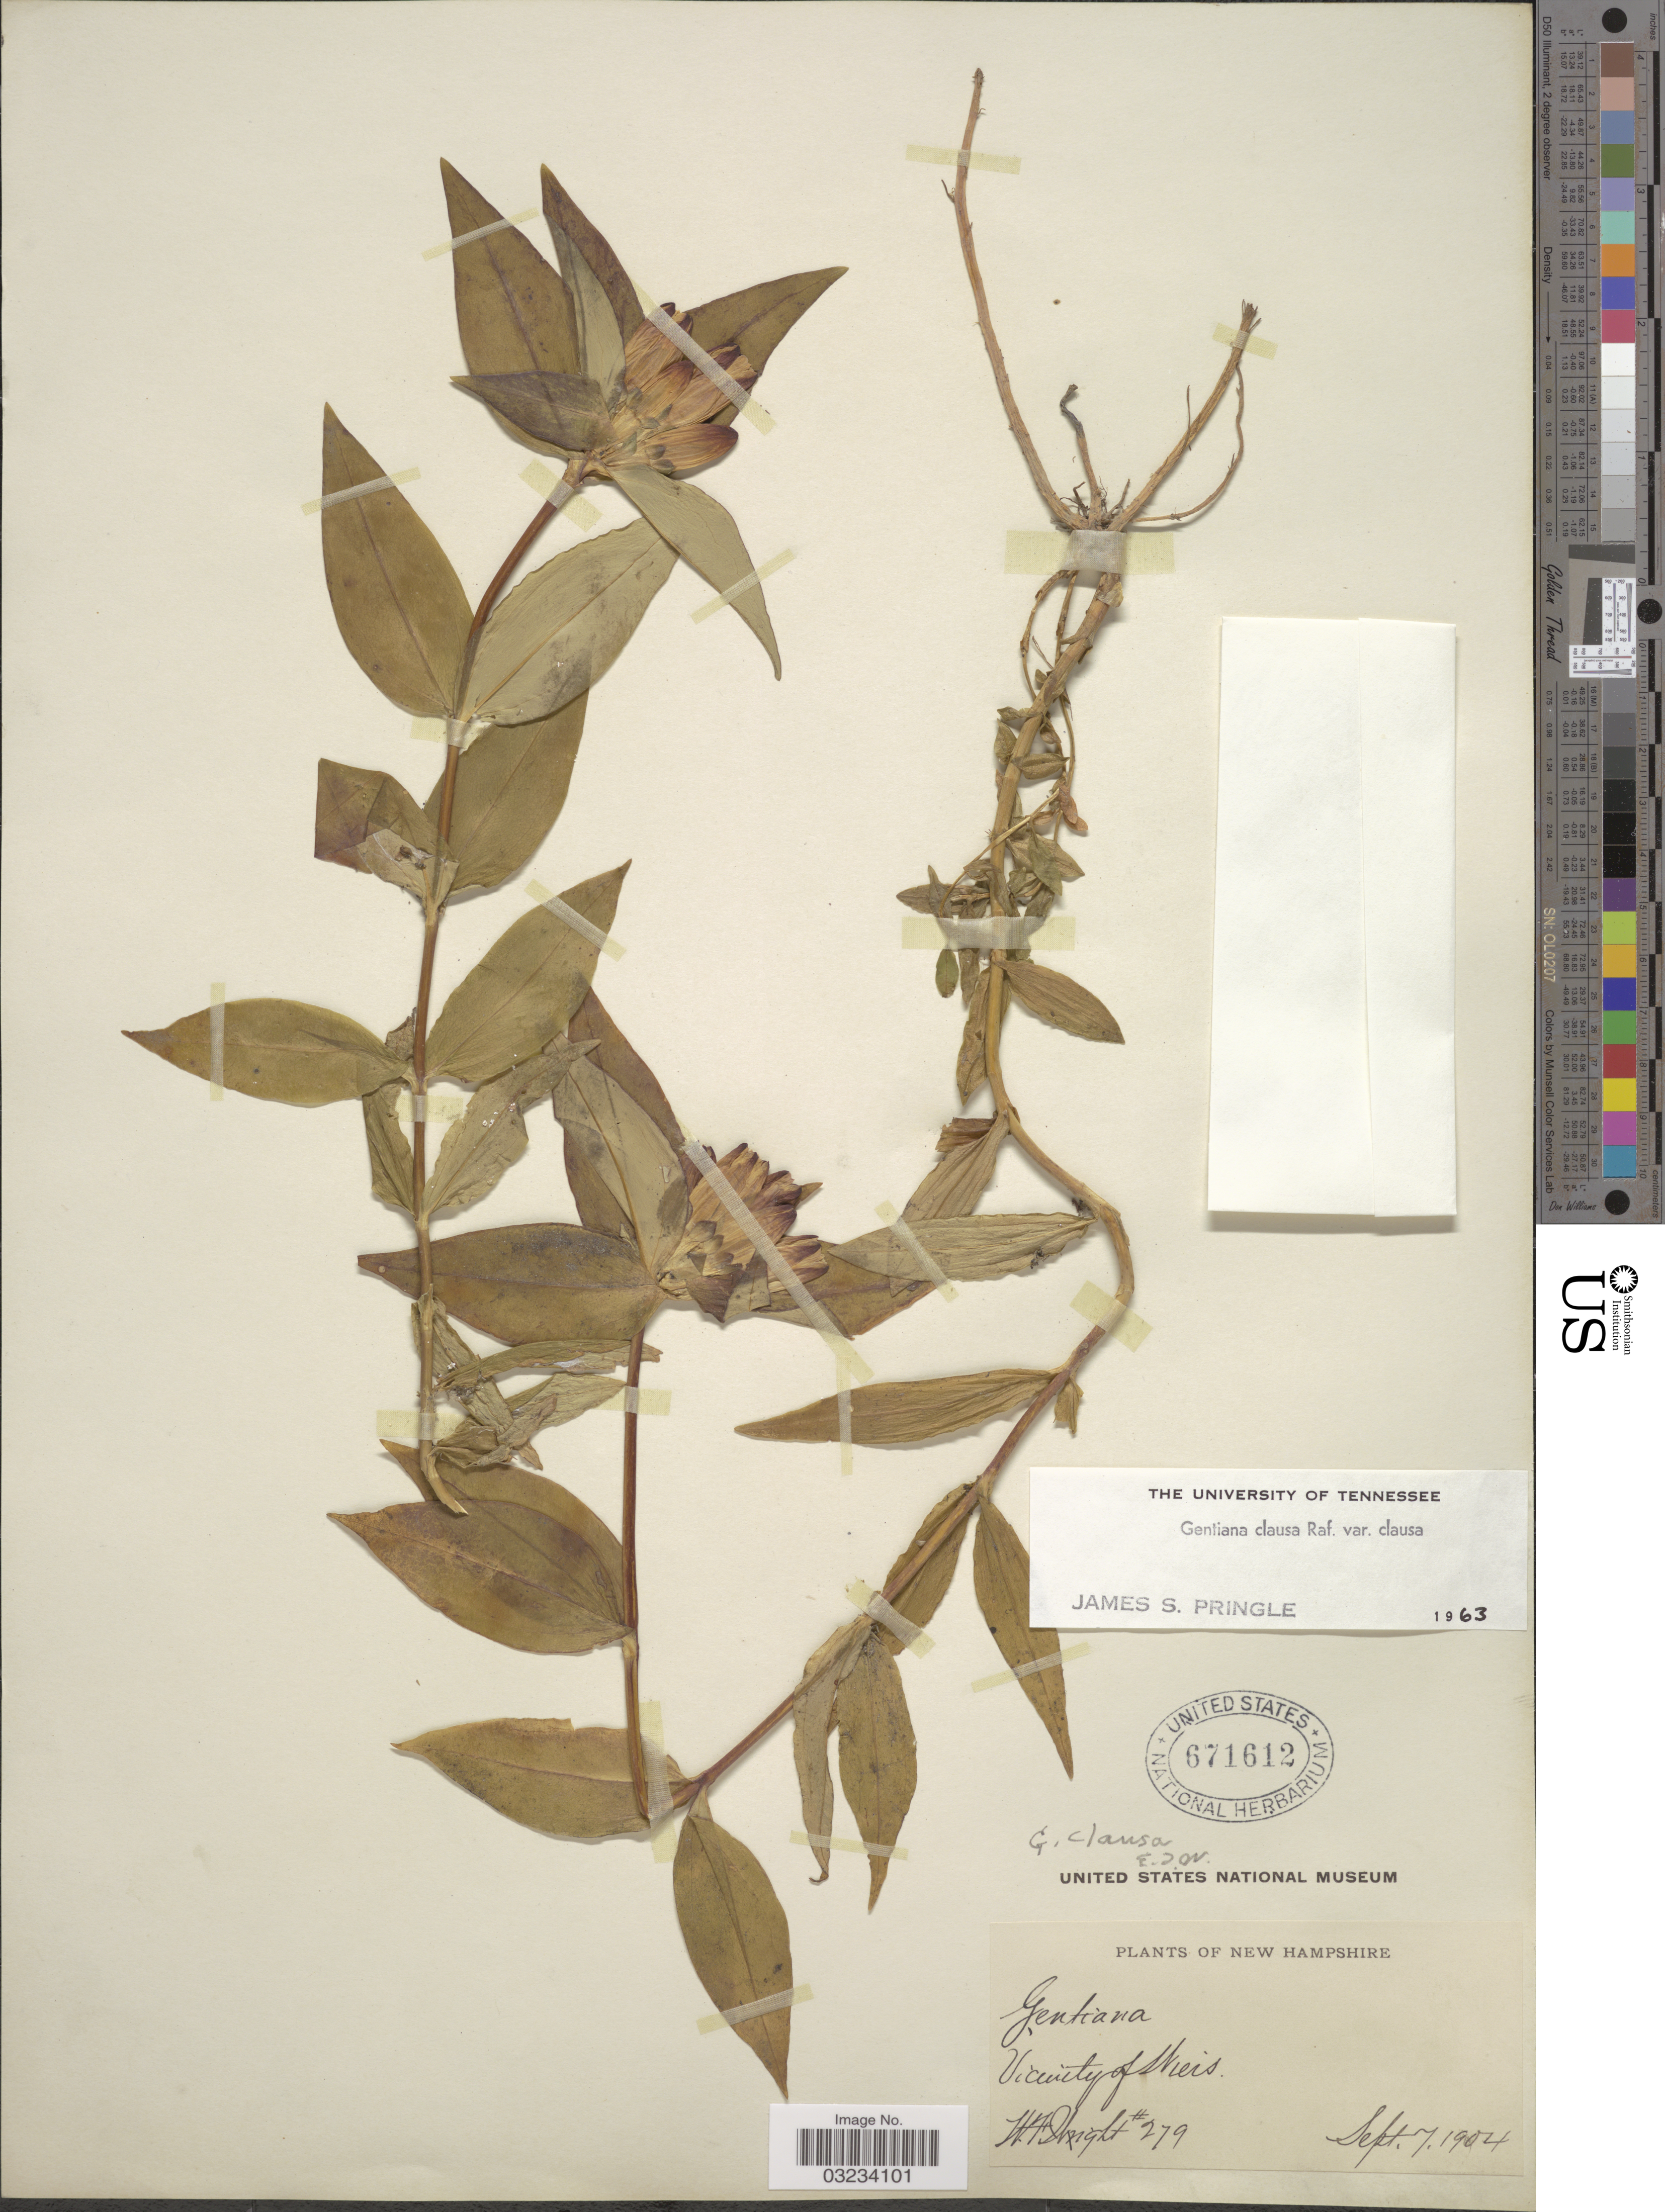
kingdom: Plantae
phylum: Tracheophyta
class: Magnoliopsida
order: Gentianales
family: Gentianaceae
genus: Gentiana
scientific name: Gentiana clausa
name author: Raf.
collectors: W. F. Wright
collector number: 279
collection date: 1904-09-07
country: United States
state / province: New Hampshire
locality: Vicinity of Wiers.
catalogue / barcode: US 671612